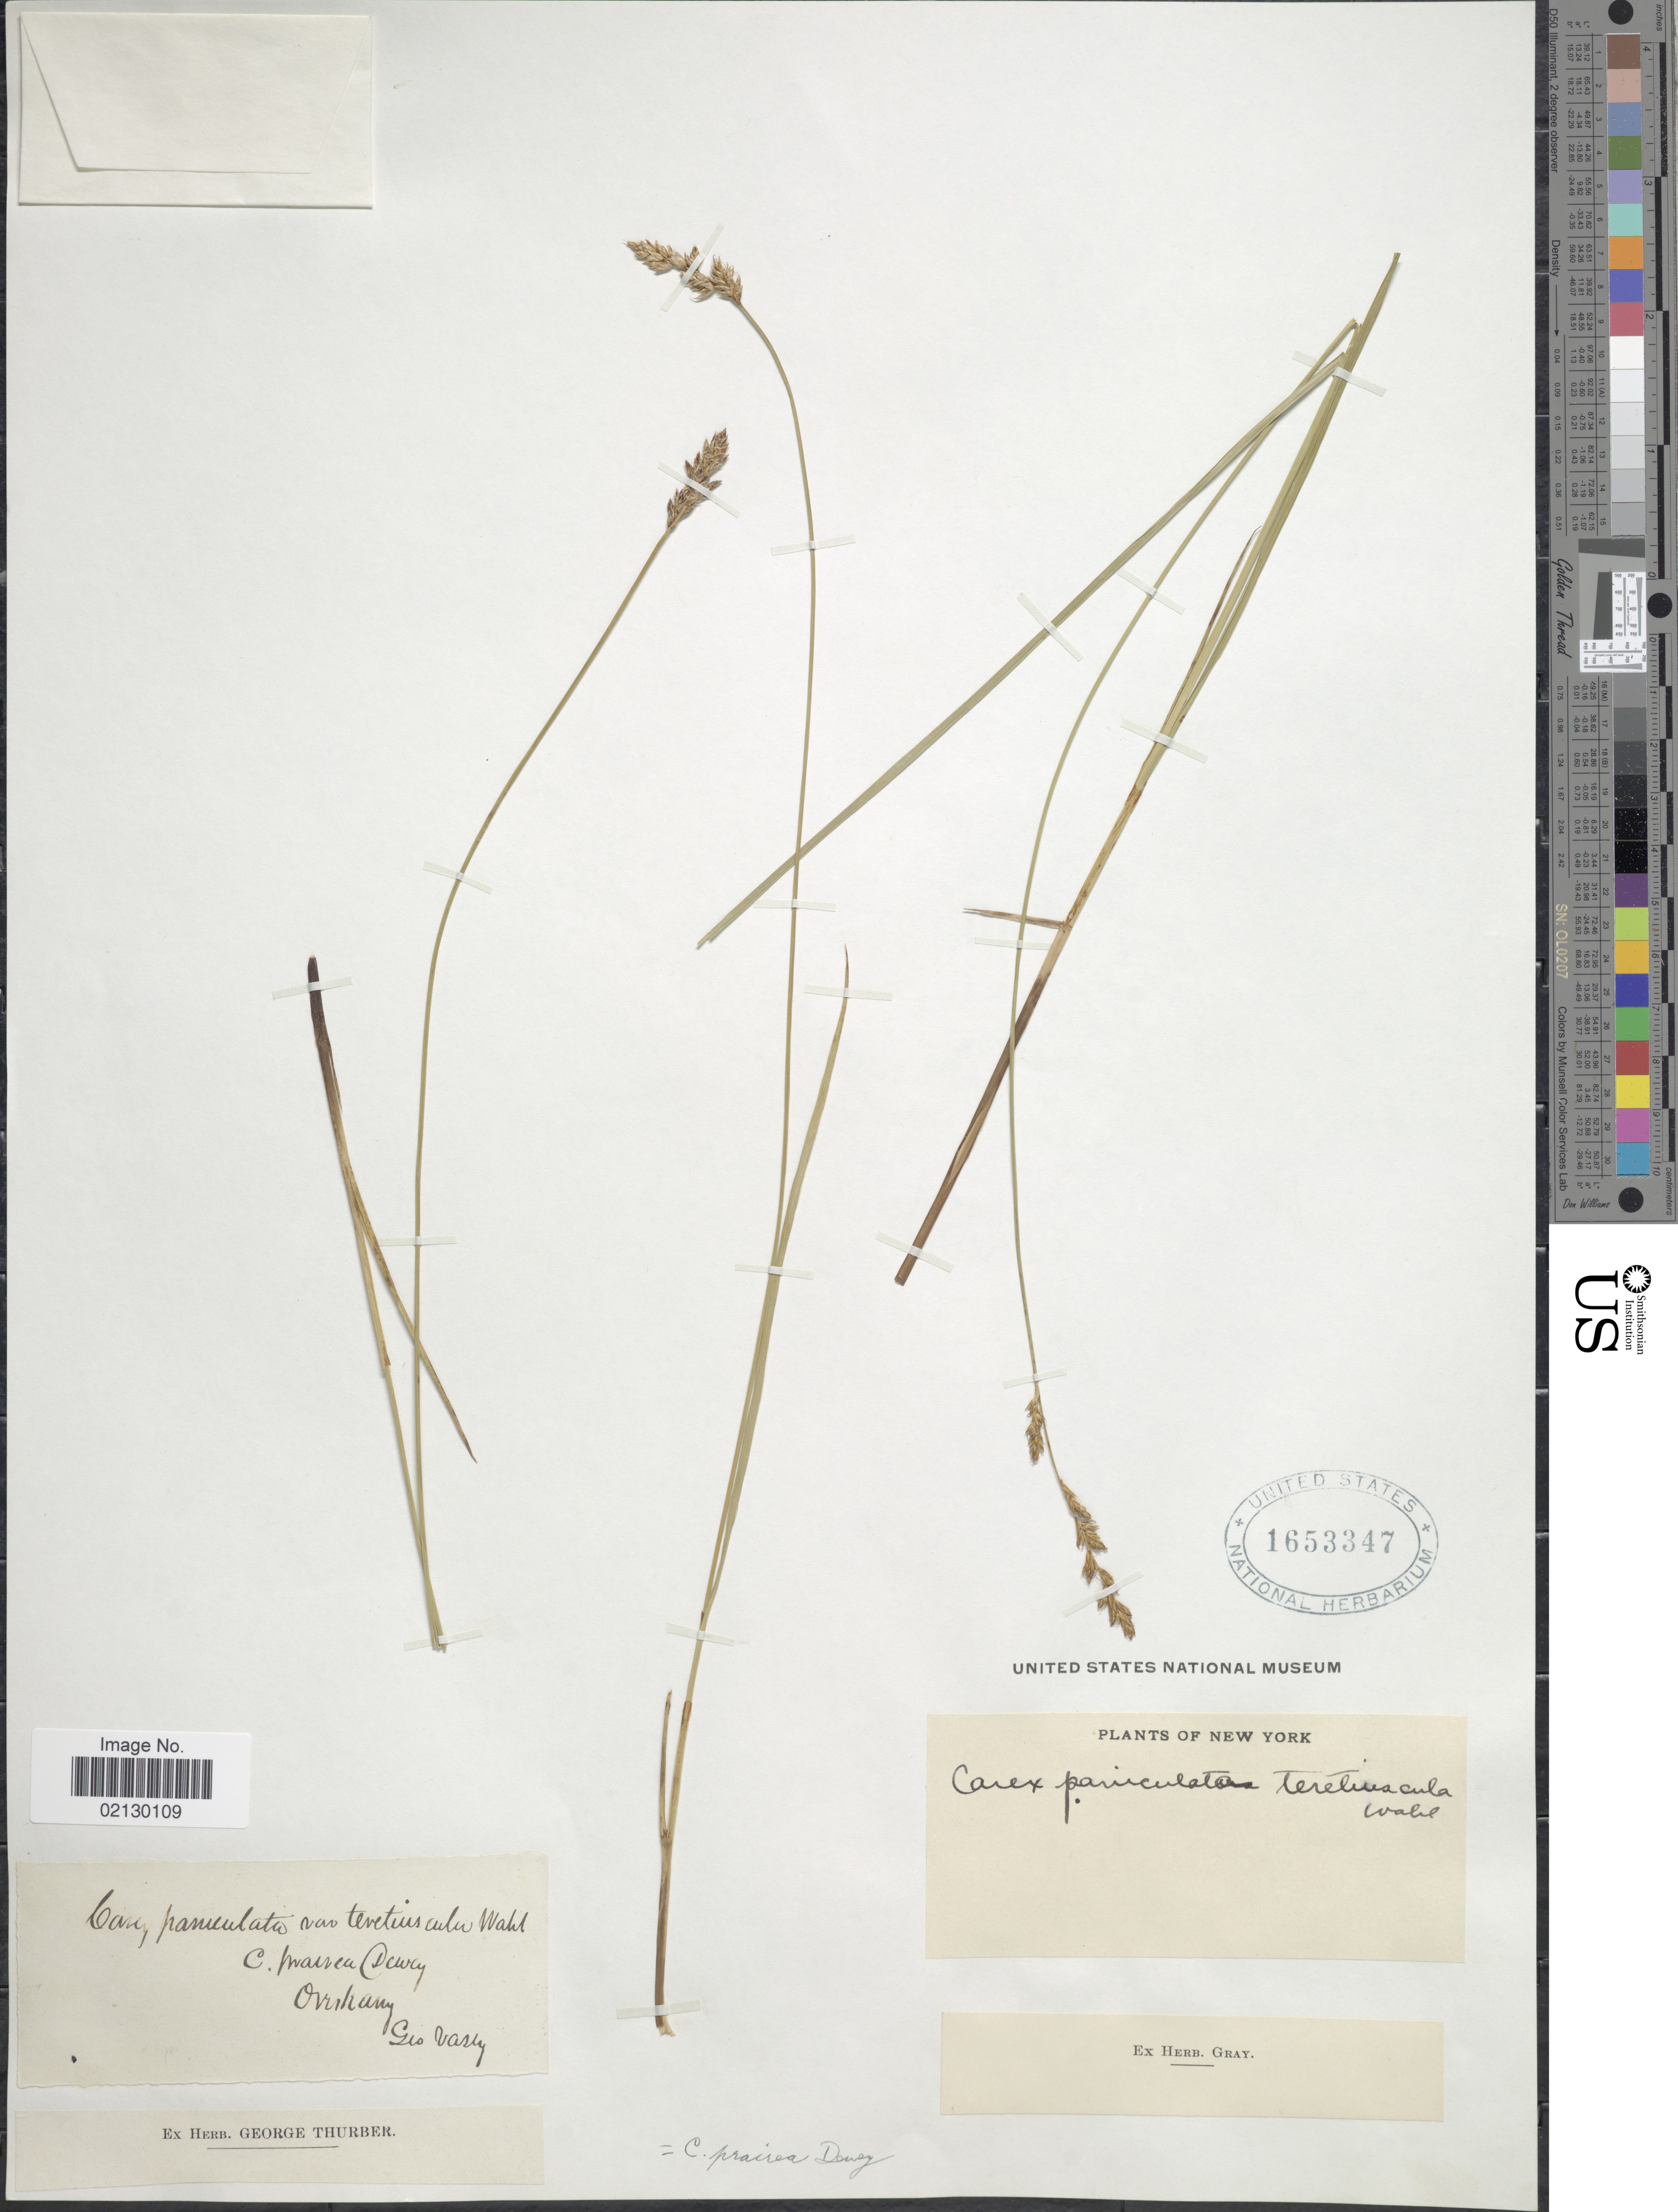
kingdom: Plantae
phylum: Tracheophyta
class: Liliopsida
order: Poales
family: Cyperaceae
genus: Carex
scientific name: Carex prairea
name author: Dewey ex Alph. Wood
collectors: G. Vasey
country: United States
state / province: New York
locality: Oriskany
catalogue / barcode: US 1653347